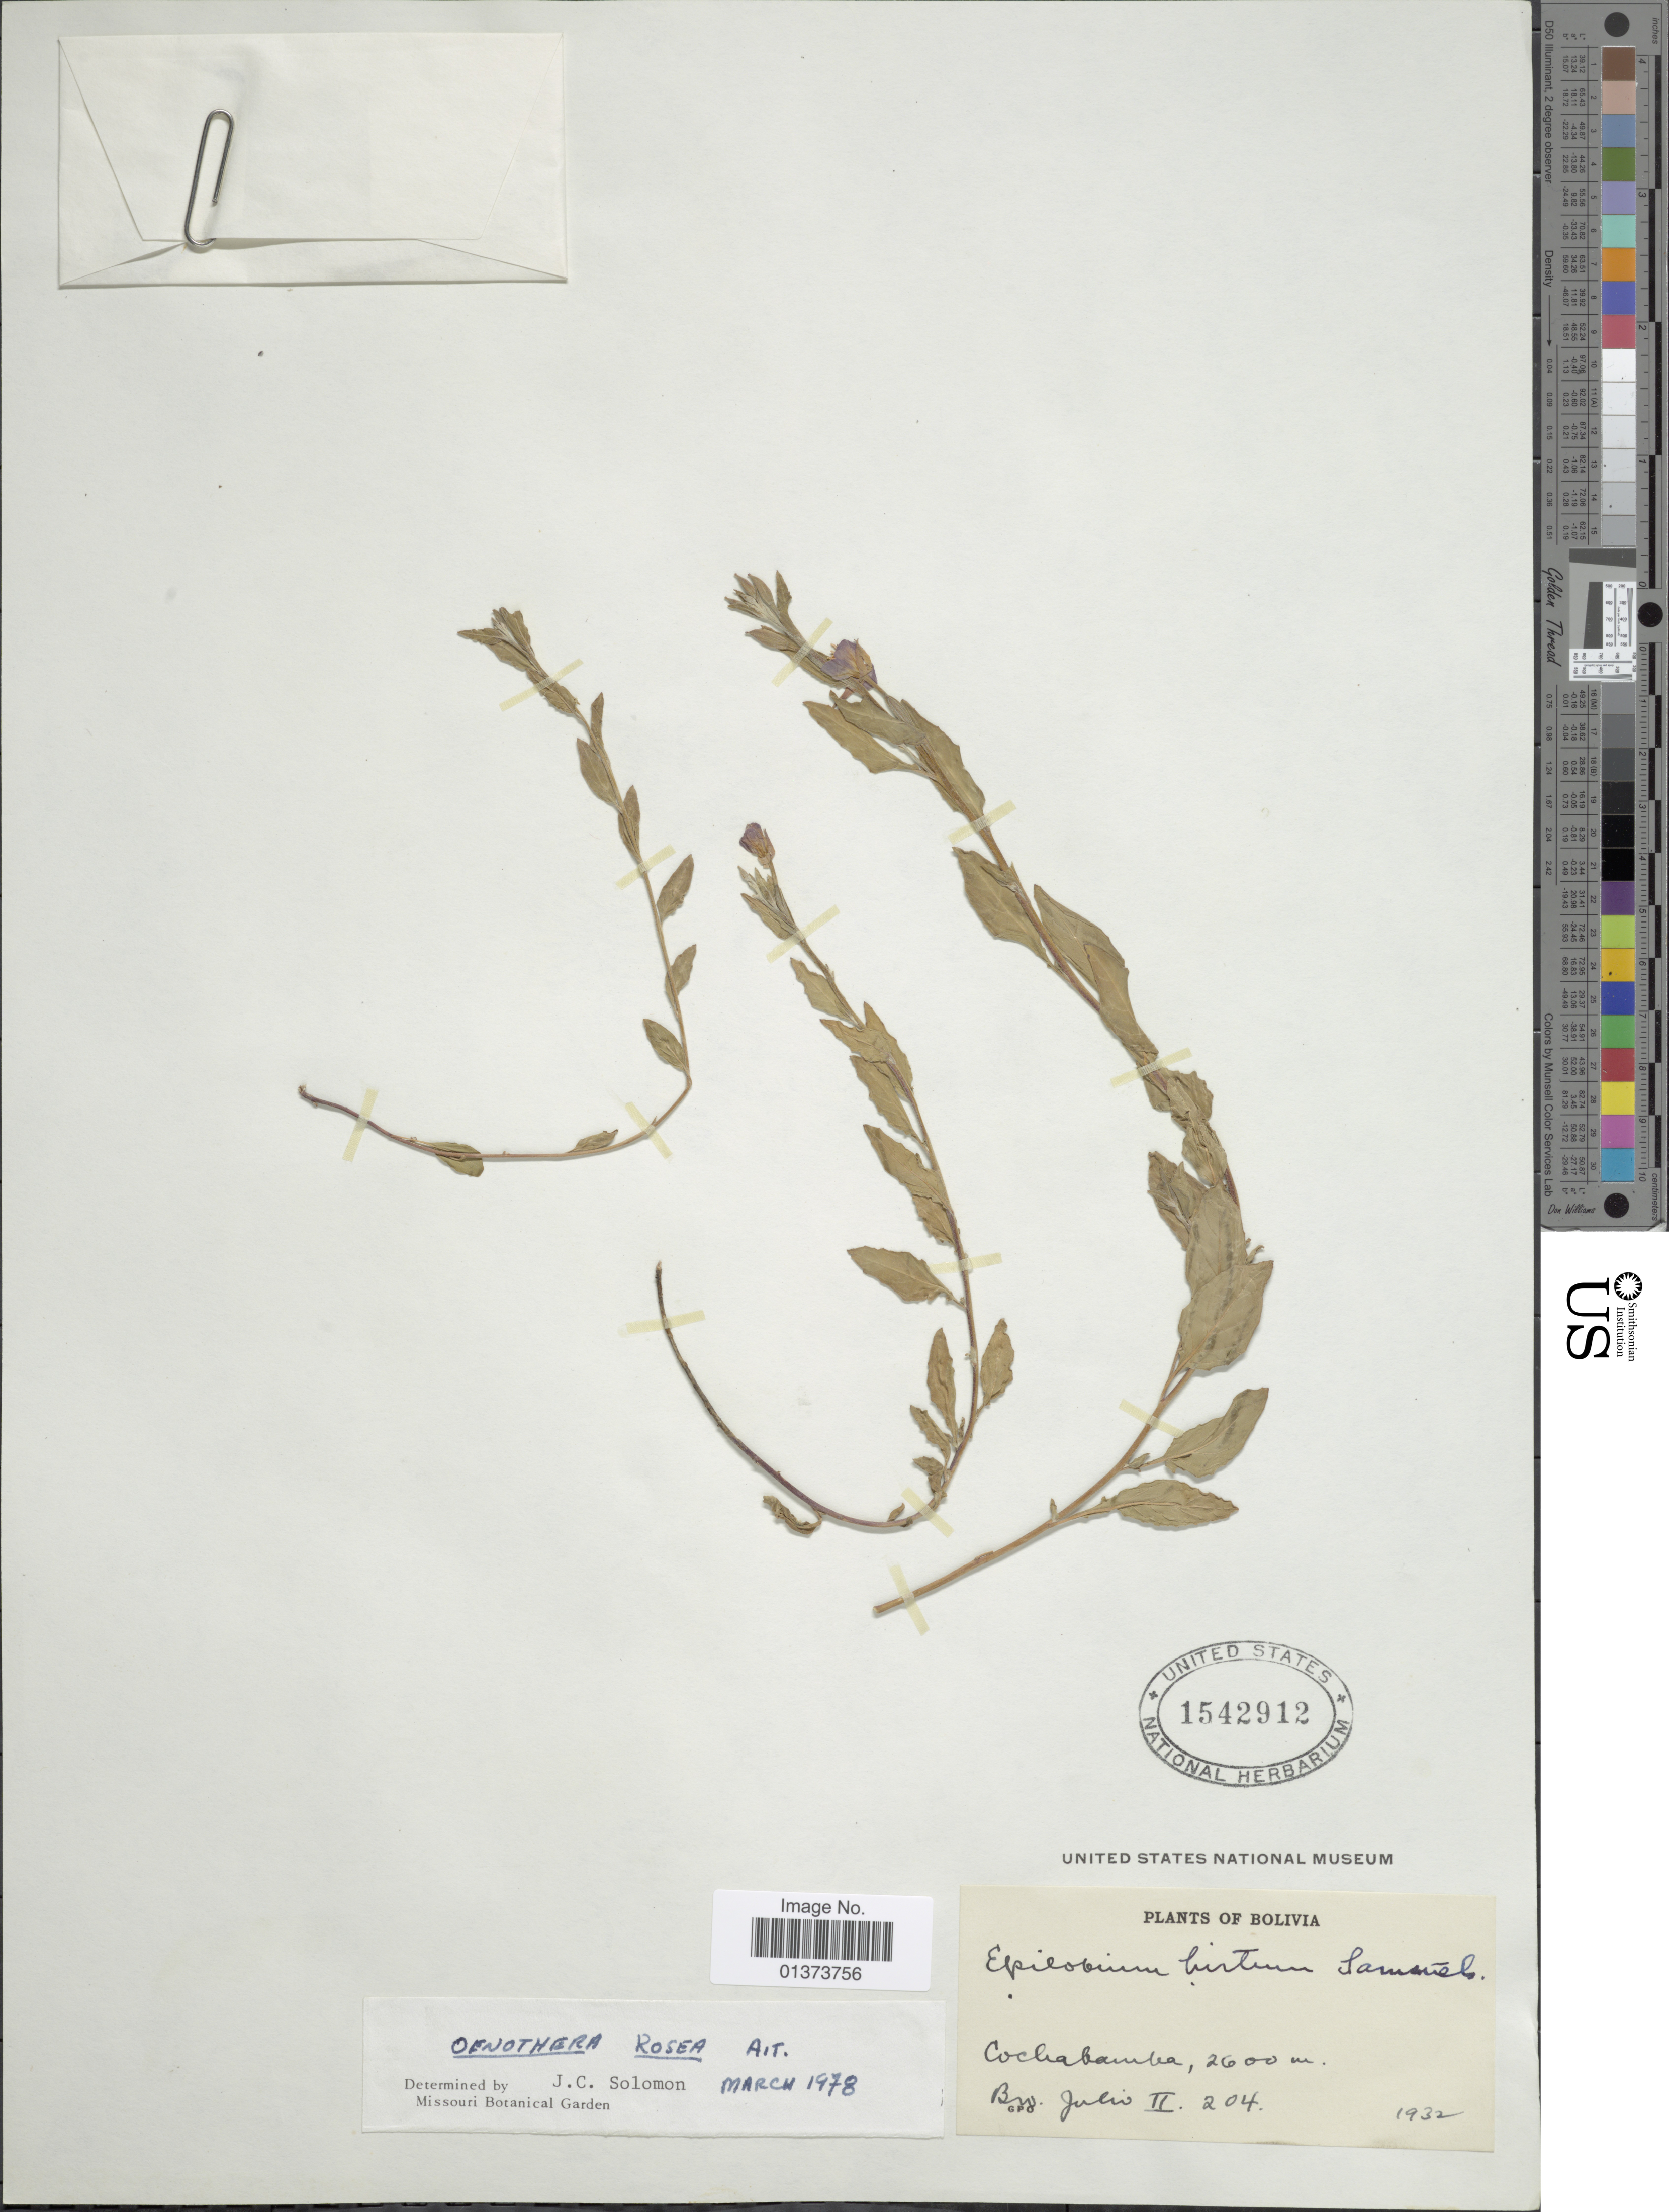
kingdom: Plantae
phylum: Tracheophyta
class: Magnoliopsida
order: Myrtales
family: Onagraceae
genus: Oenothera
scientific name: Oenothera rosea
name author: L'Hér. ex Aiton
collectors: Bro. Julio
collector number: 204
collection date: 1932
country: Bolivia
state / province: Cochabamba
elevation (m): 2600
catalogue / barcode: US 1542912